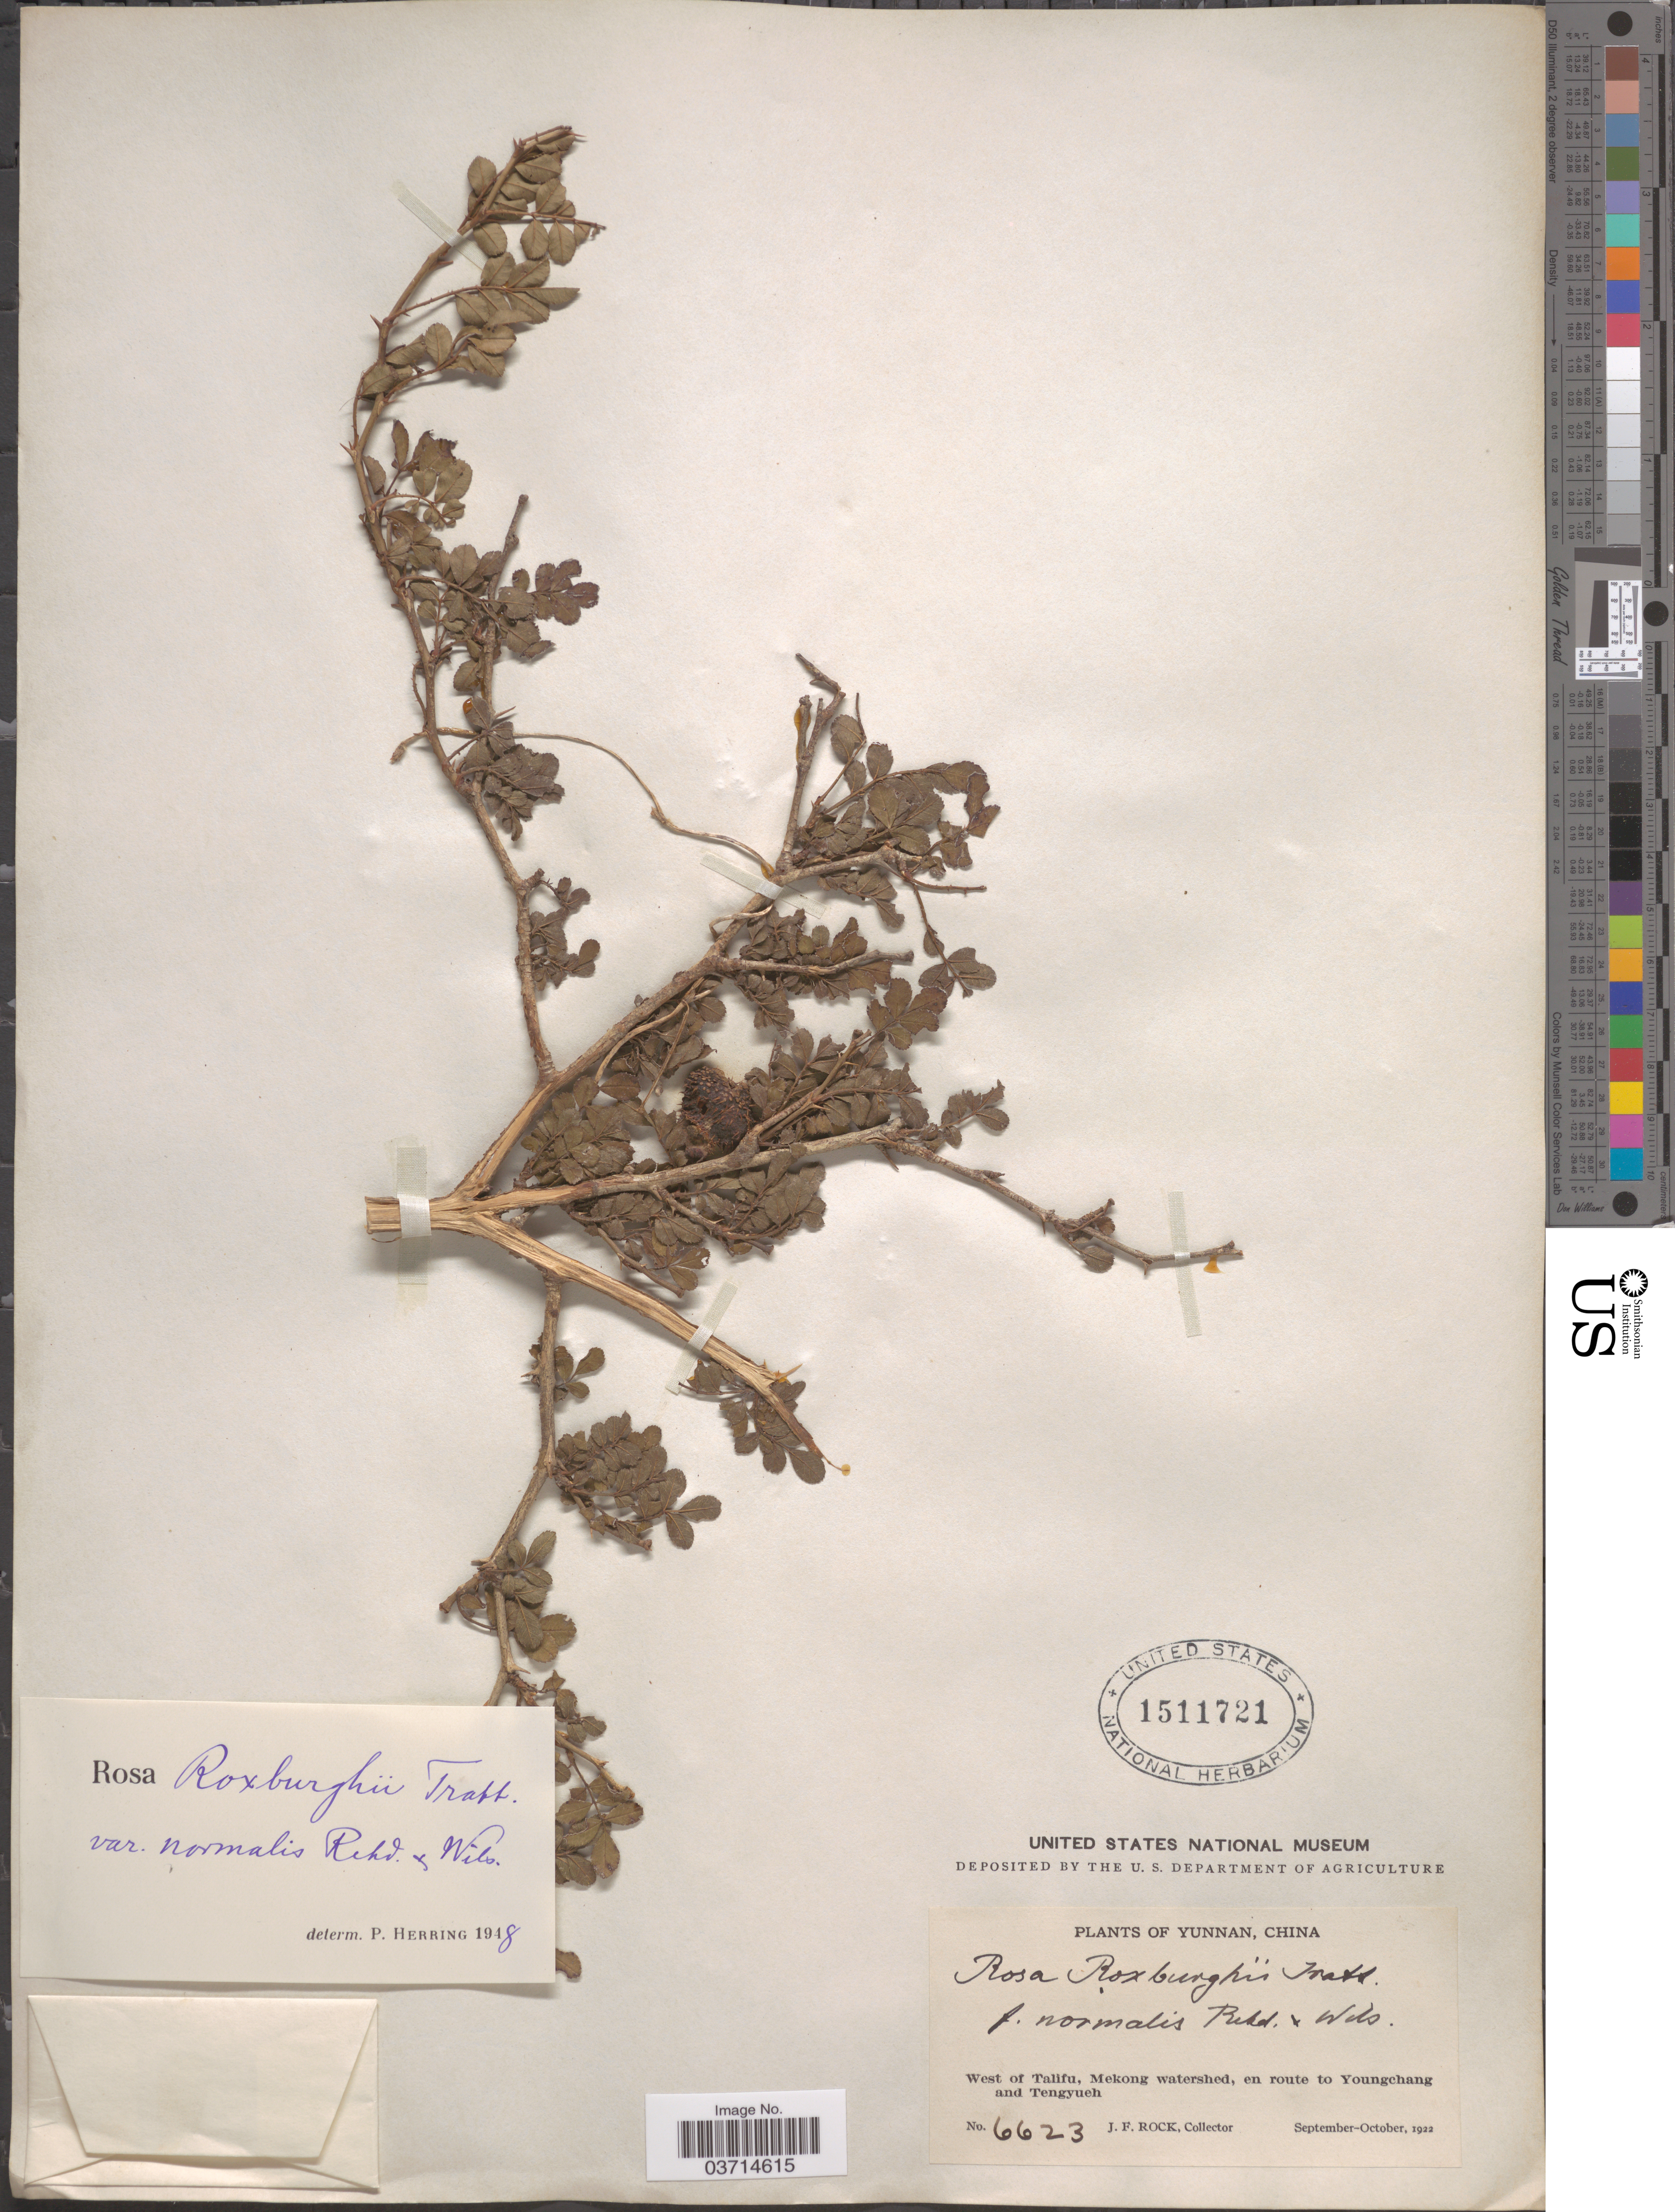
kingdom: Plantae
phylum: Tracheophyta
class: Magnoliopsida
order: Rosales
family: Rosaceae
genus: Rosa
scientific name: Rosa roxburghii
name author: Tratt.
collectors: J. Rock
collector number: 6623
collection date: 1922-09/1922-10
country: China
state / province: Yunnan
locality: West of Talifu, Mekong watershed, en route to Youngchang and Tengyueh.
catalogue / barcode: US 1511721